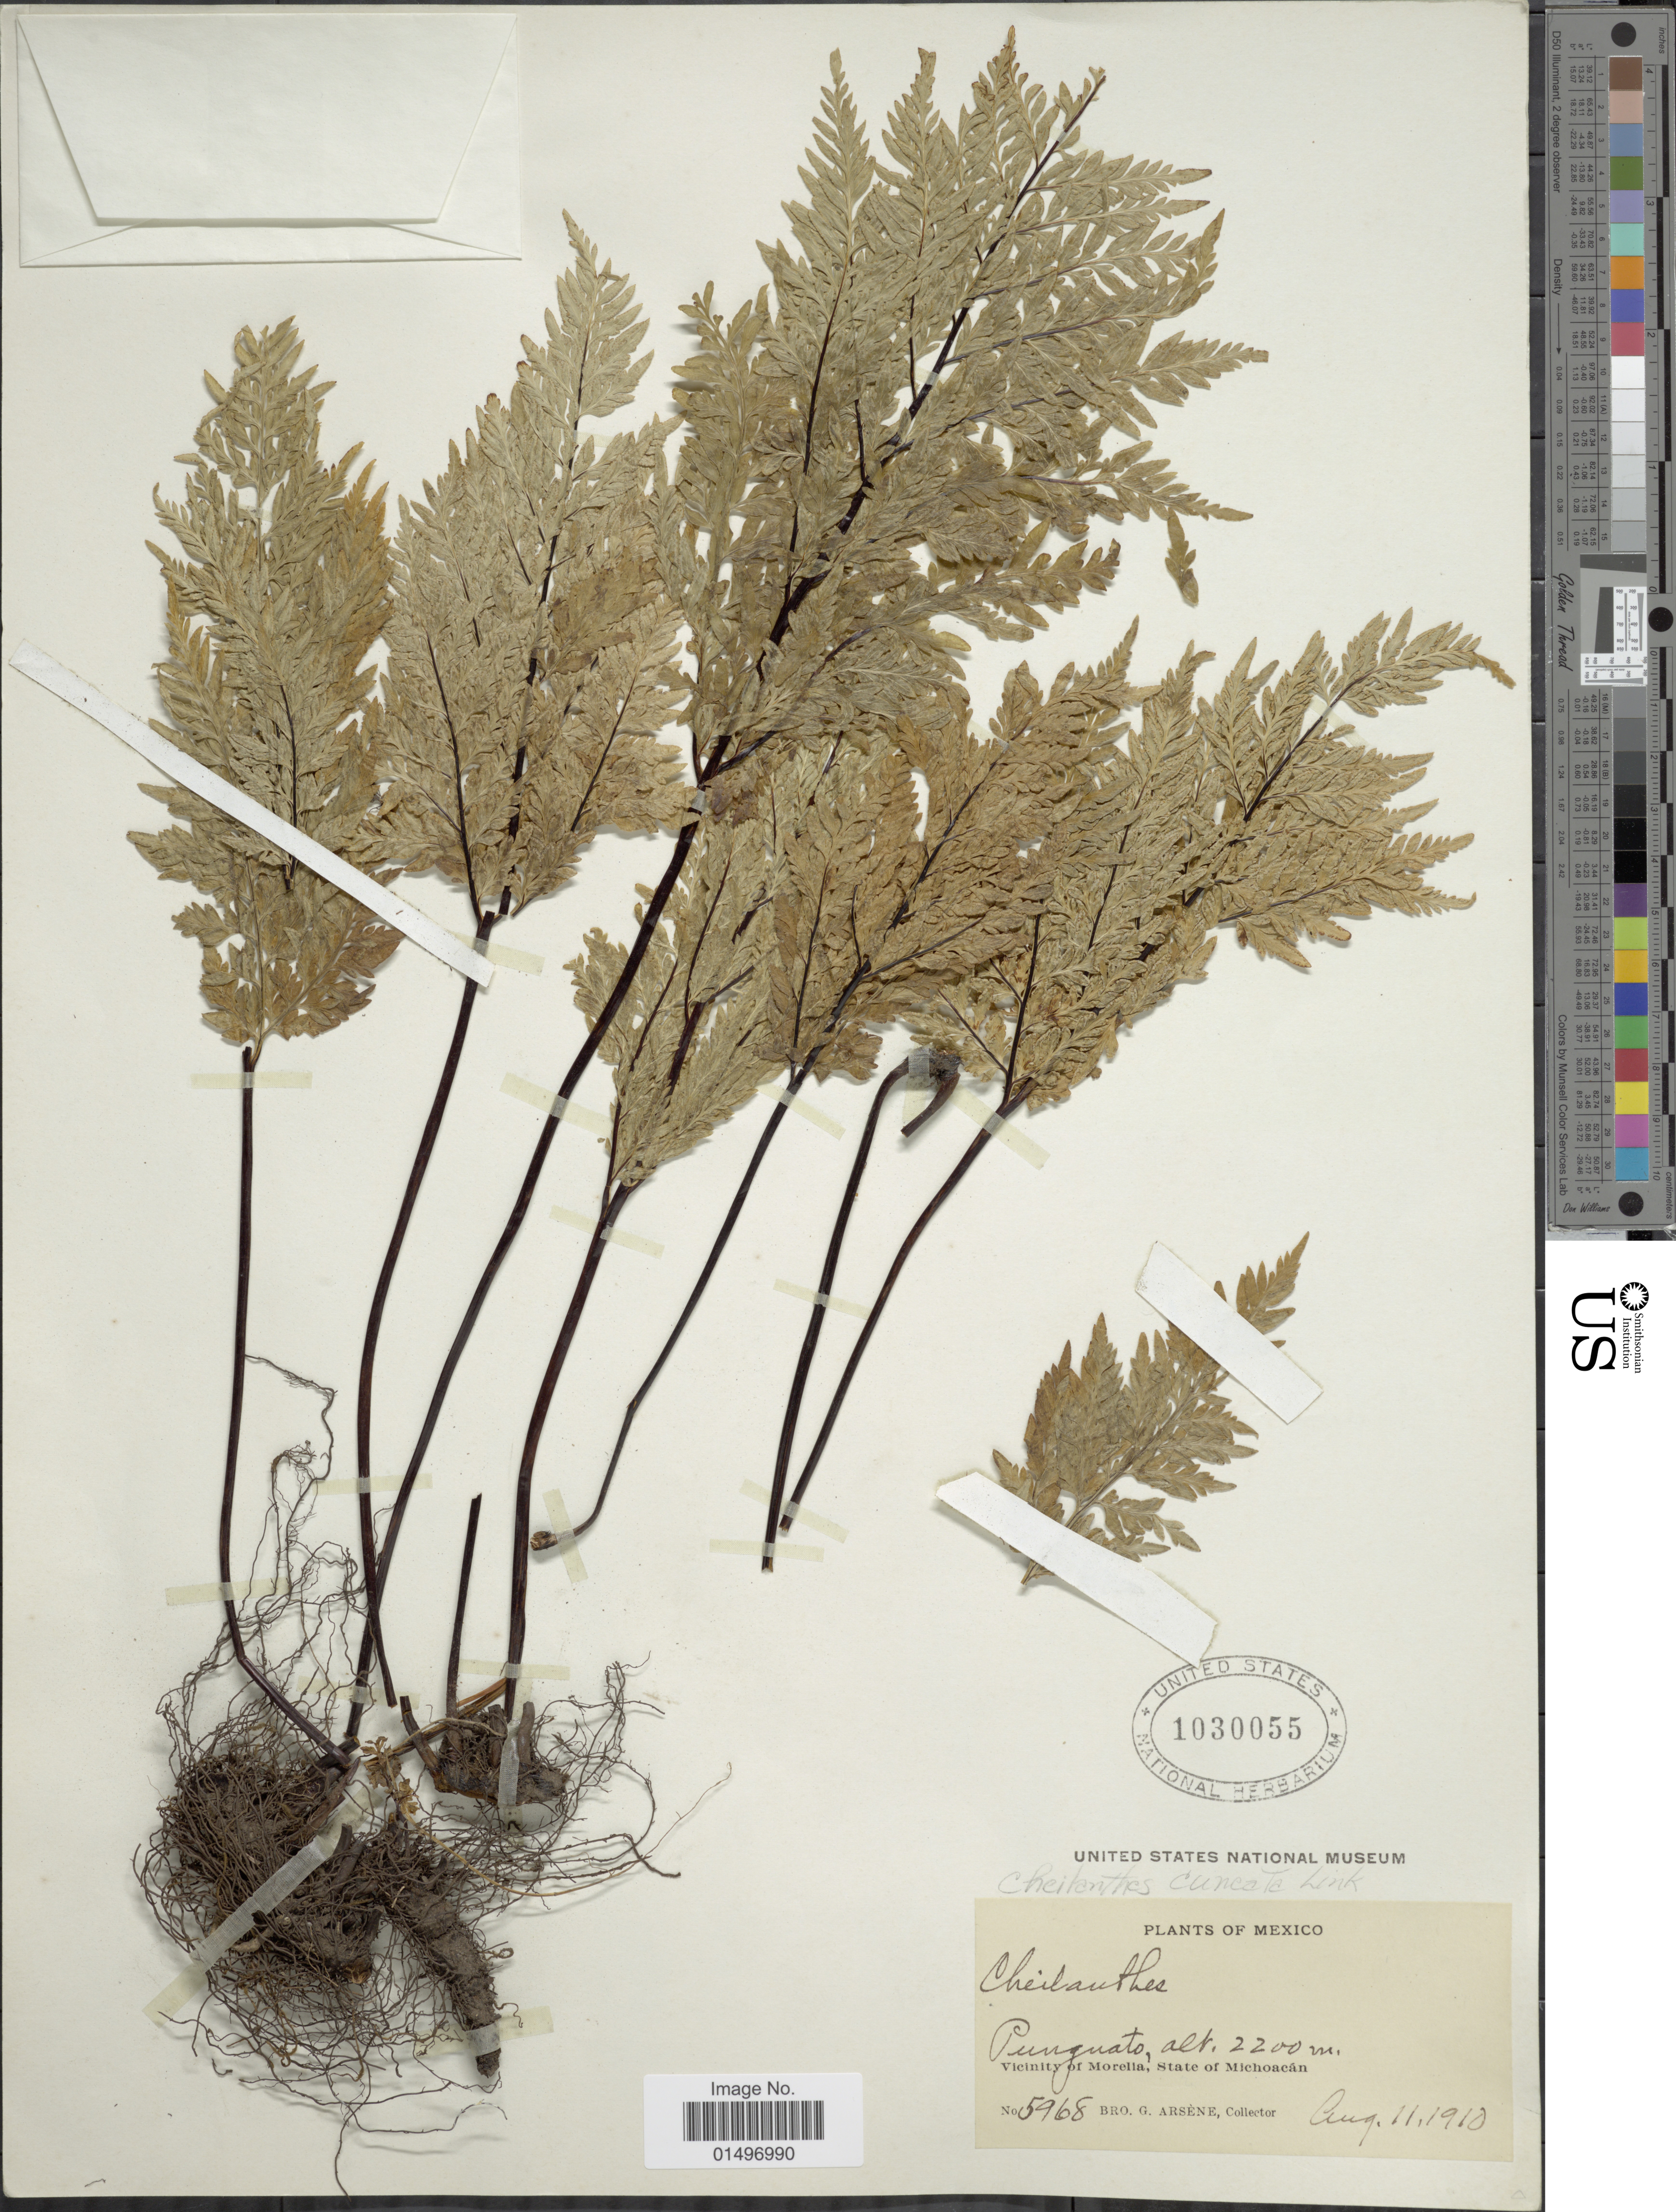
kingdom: Plantae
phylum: Tracheophyta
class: Polypodiopsida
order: Polypodiales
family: Pteridaceae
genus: Gaga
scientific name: Gaga chaerophylla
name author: (Mart. & Ikonn.-Gal.) Fay W. Li & Windham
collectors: Bro. G. Arsène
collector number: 5968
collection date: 1910-08-11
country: Mexico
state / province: Michoacán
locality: Mexico, Vicinity of Morelia, Punguato.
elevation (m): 2200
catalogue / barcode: US 1030055